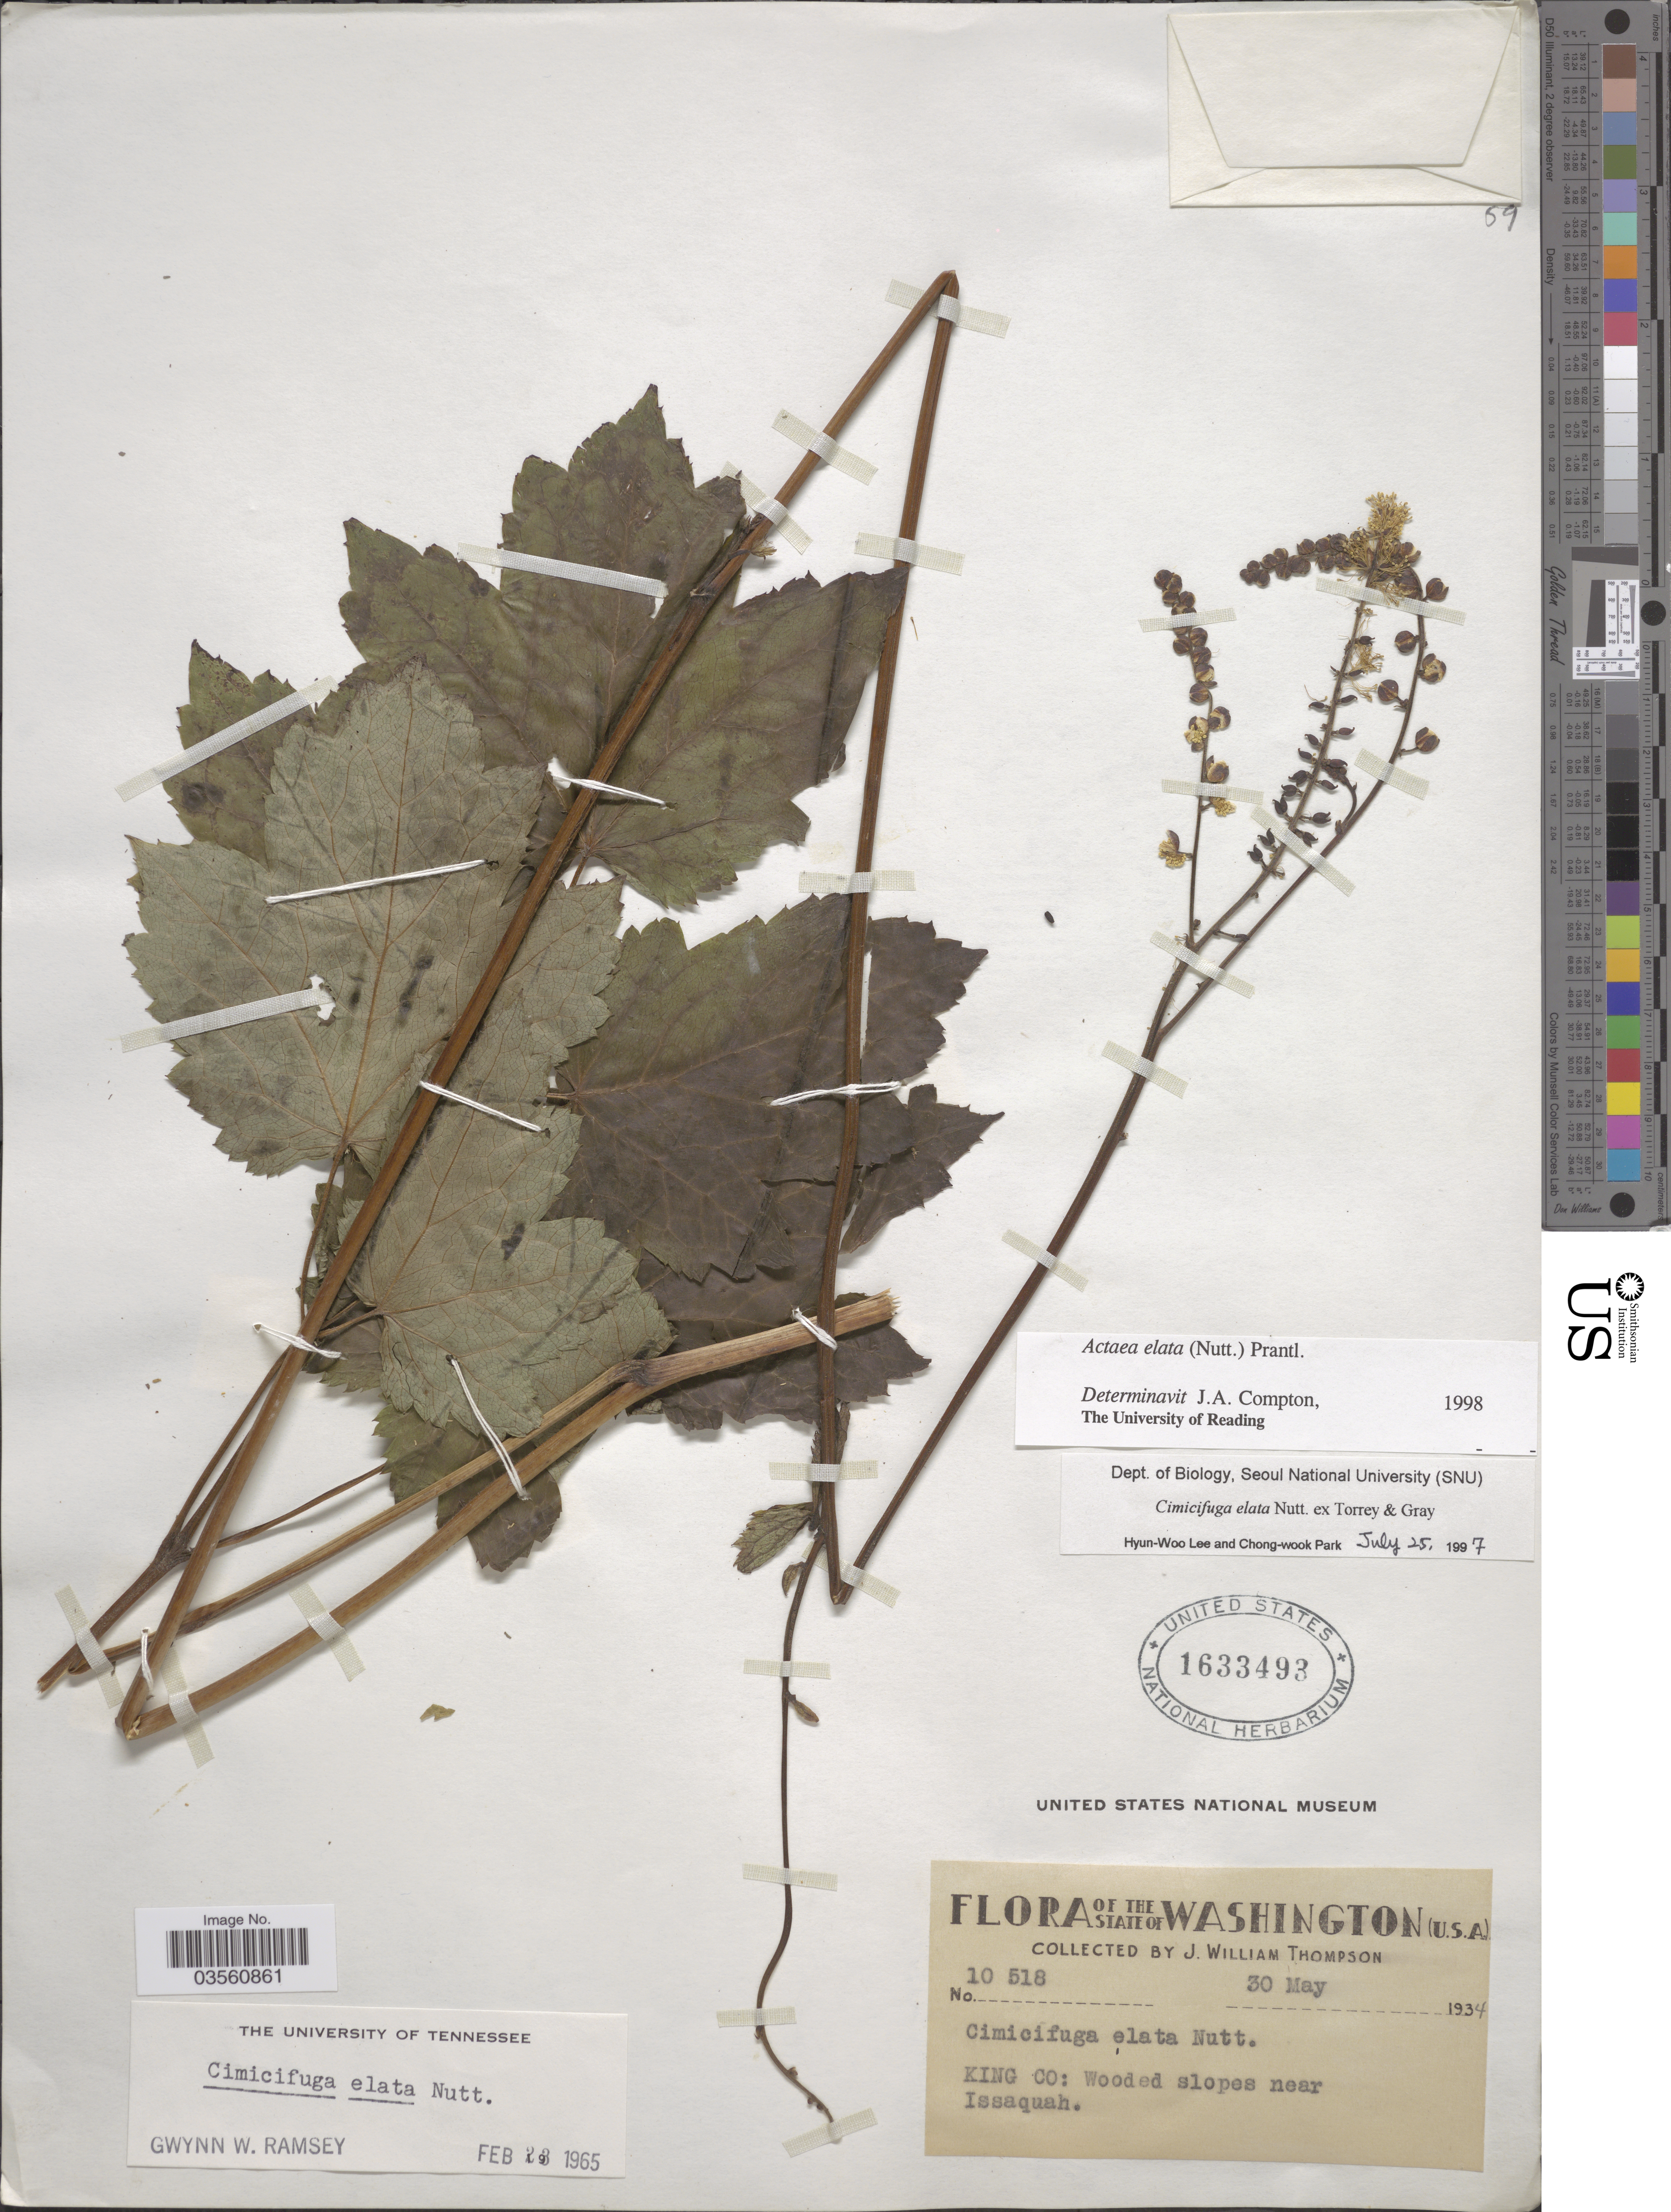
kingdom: Plantae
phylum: Tracheophyta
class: Magnoliopsida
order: Ranunculales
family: Ranunculaceae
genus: Actaea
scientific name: Actaea elata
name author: (Nutt.) Prantl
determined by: Compton, J. A.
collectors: J. W. Thompson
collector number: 10518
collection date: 1934-05-30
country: United States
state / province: Washington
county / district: King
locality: U.S.A. King Co: Wooded slopes near Issaquah.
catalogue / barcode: US 1633493